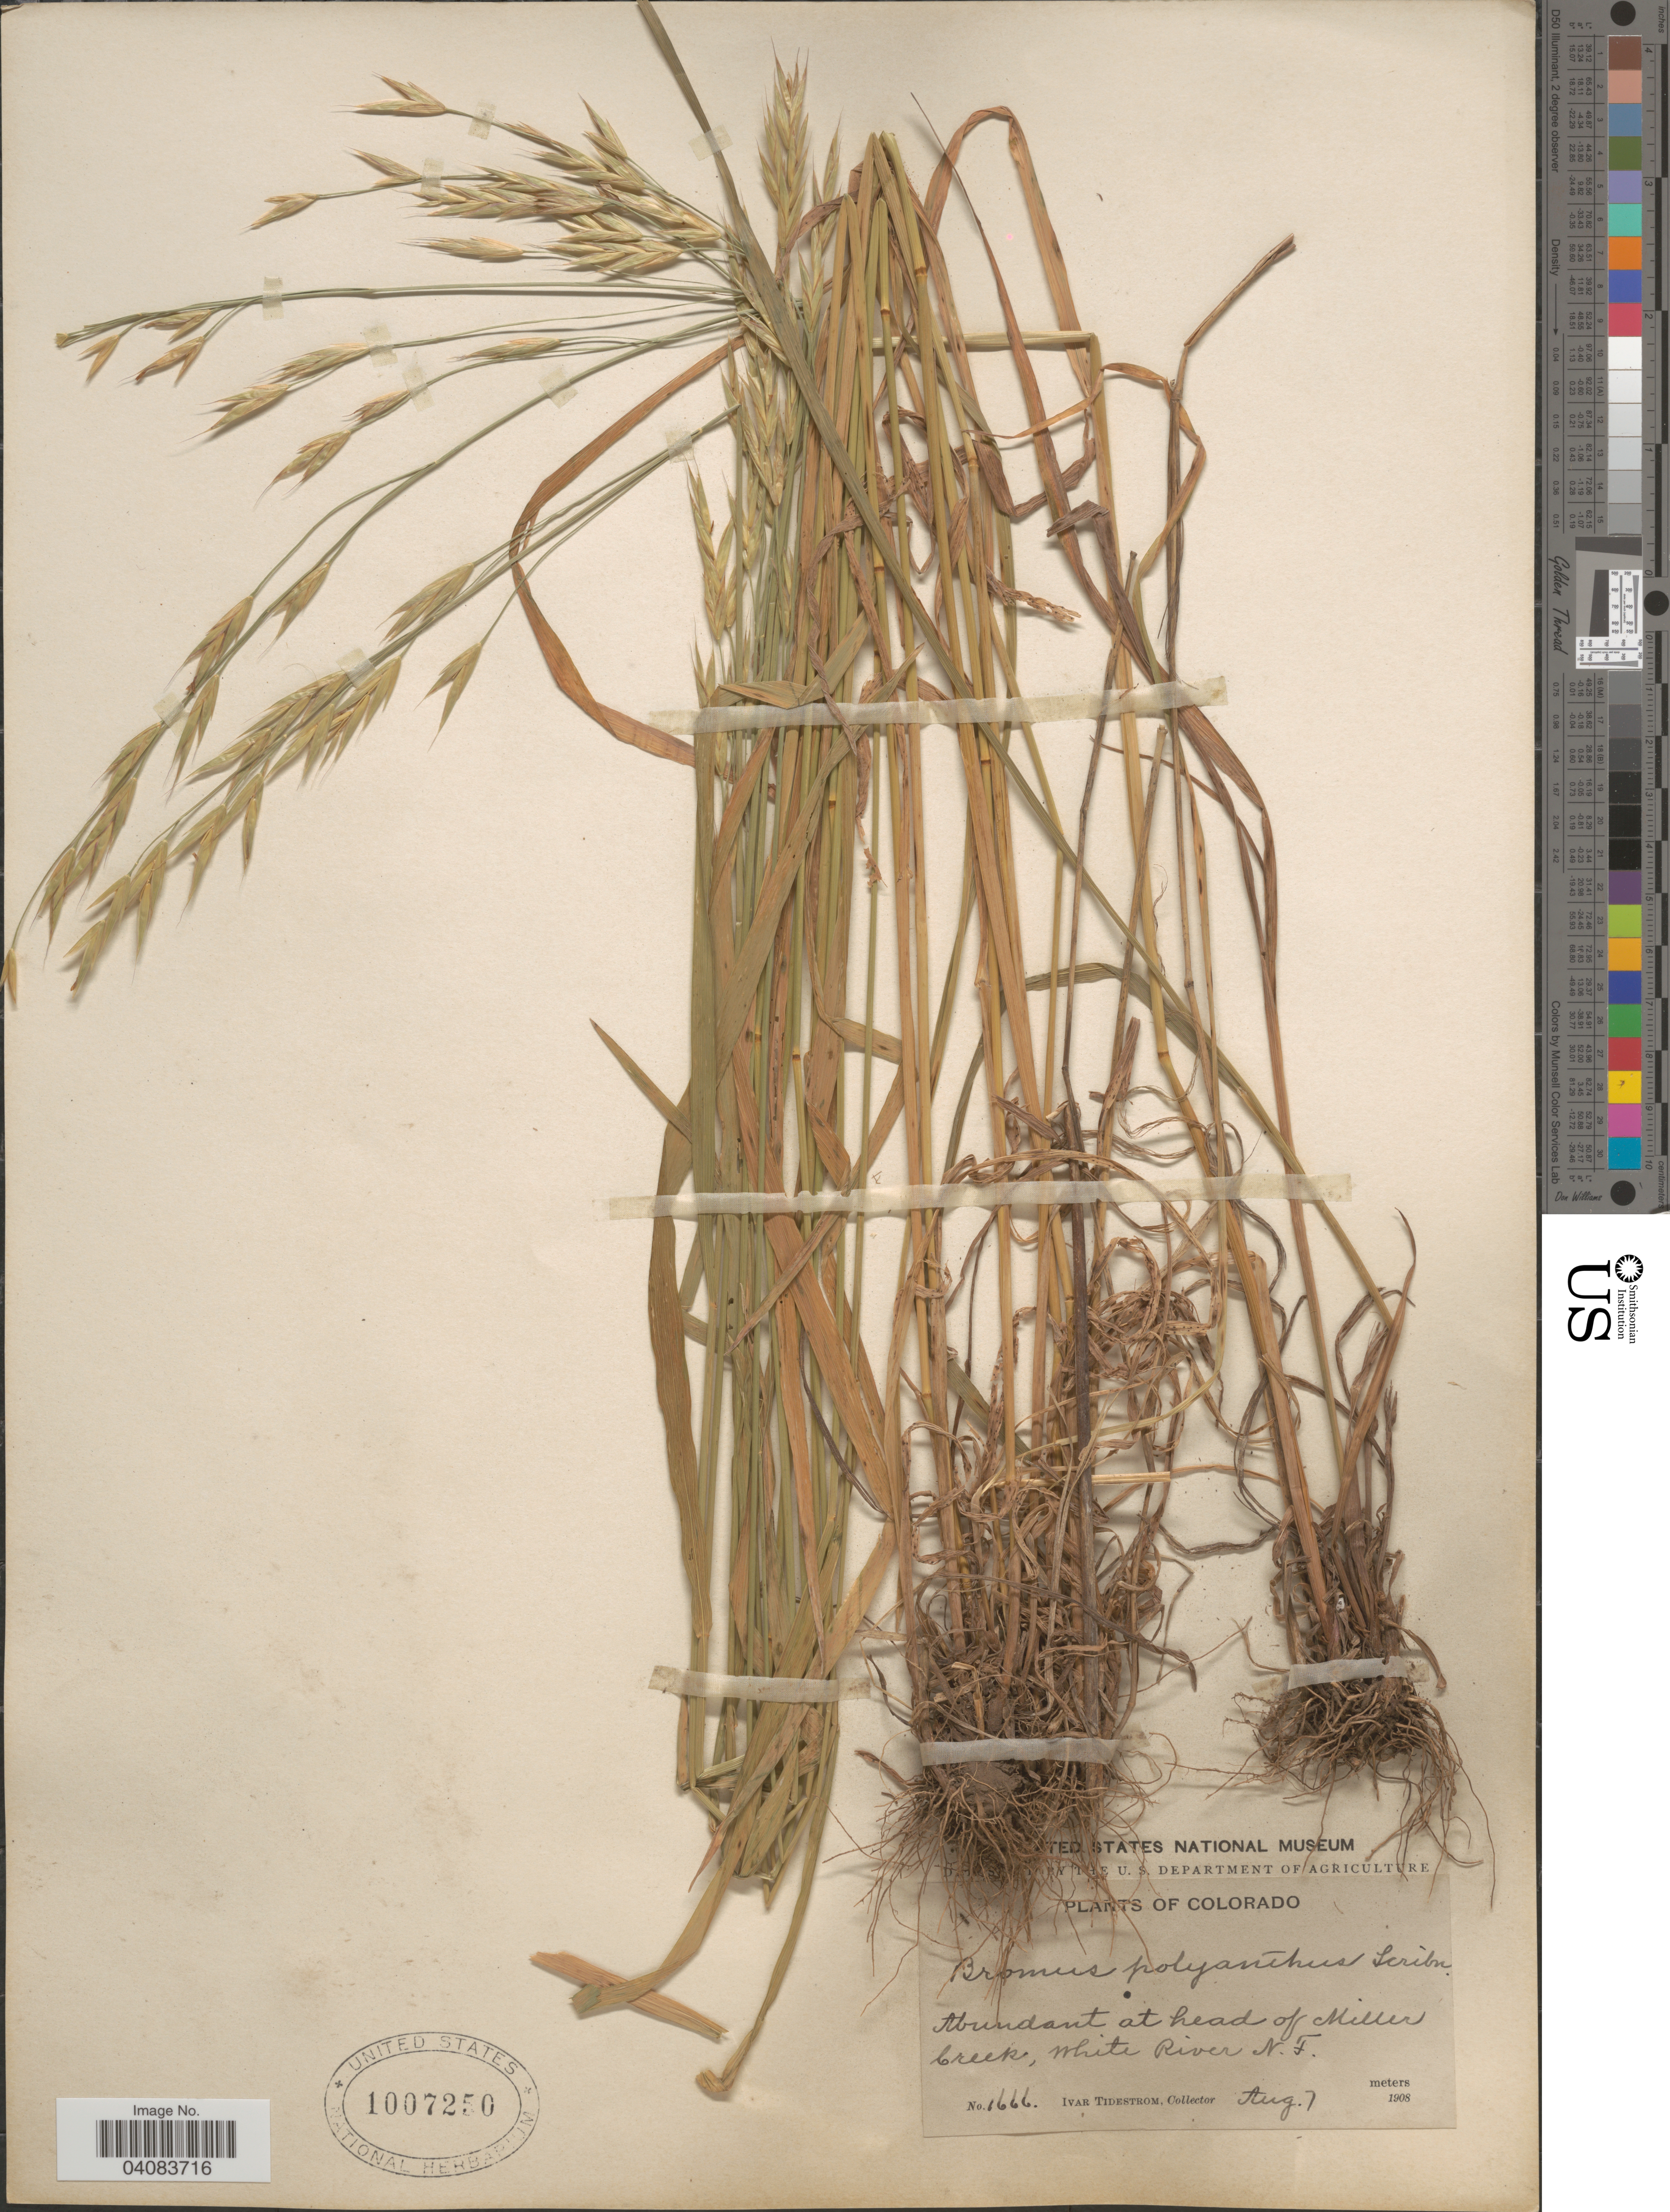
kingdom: Plantae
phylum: Tracheophyta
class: Liliopsida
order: Poales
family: Poaceae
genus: Bromus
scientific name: Bromus polyanthus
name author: Scribn. ex Shear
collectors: I. F. Tidestrom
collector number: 1666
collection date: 1908-08-07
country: United States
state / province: Colorado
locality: At head of Miller Creek, White River N.F.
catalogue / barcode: US 1007250